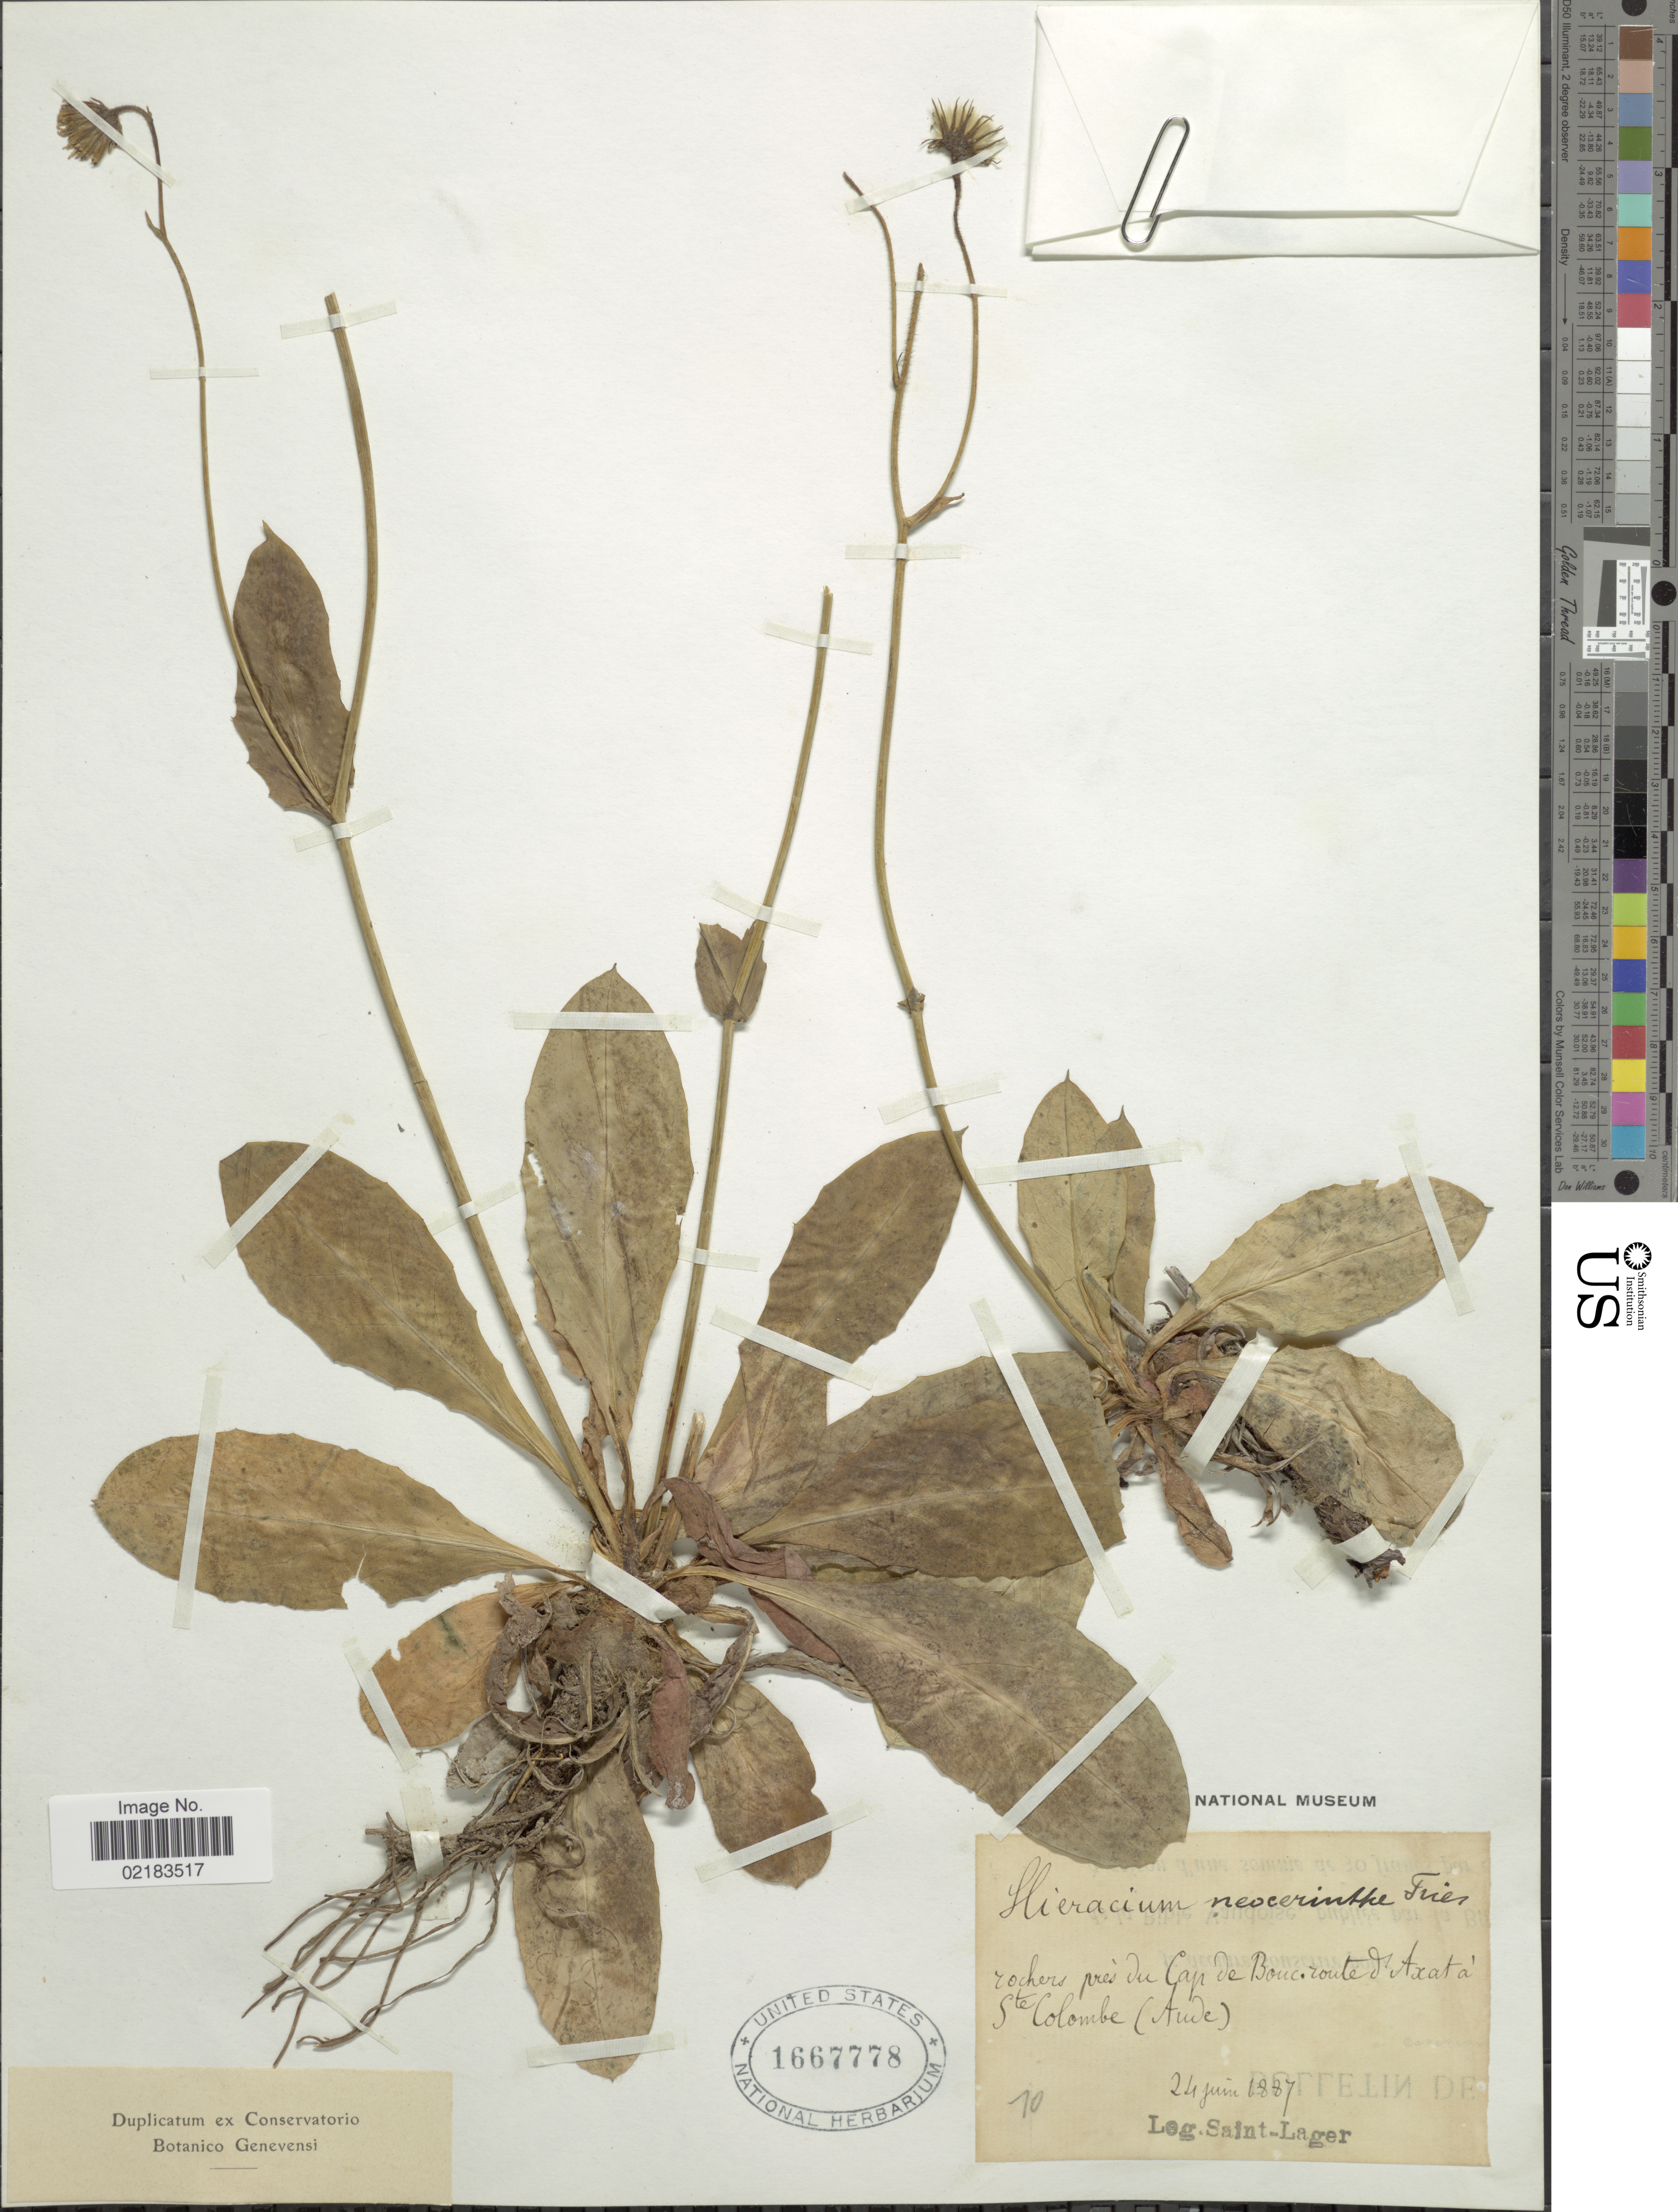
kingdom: Plantae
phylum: Tracheophyta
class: Magnoliopsida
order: Asterales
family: Asteraceae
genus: Hieracium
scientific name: Hieracium neocerinthe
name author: Fr.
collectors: Saint-Lager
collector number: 70*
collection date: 1887-06-24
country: France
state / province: Occitanie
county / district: Aude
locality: Rochers prés du Cap de Bouc. route d'Axatá Ste Colombe (Aude)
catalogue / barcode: US 1667778